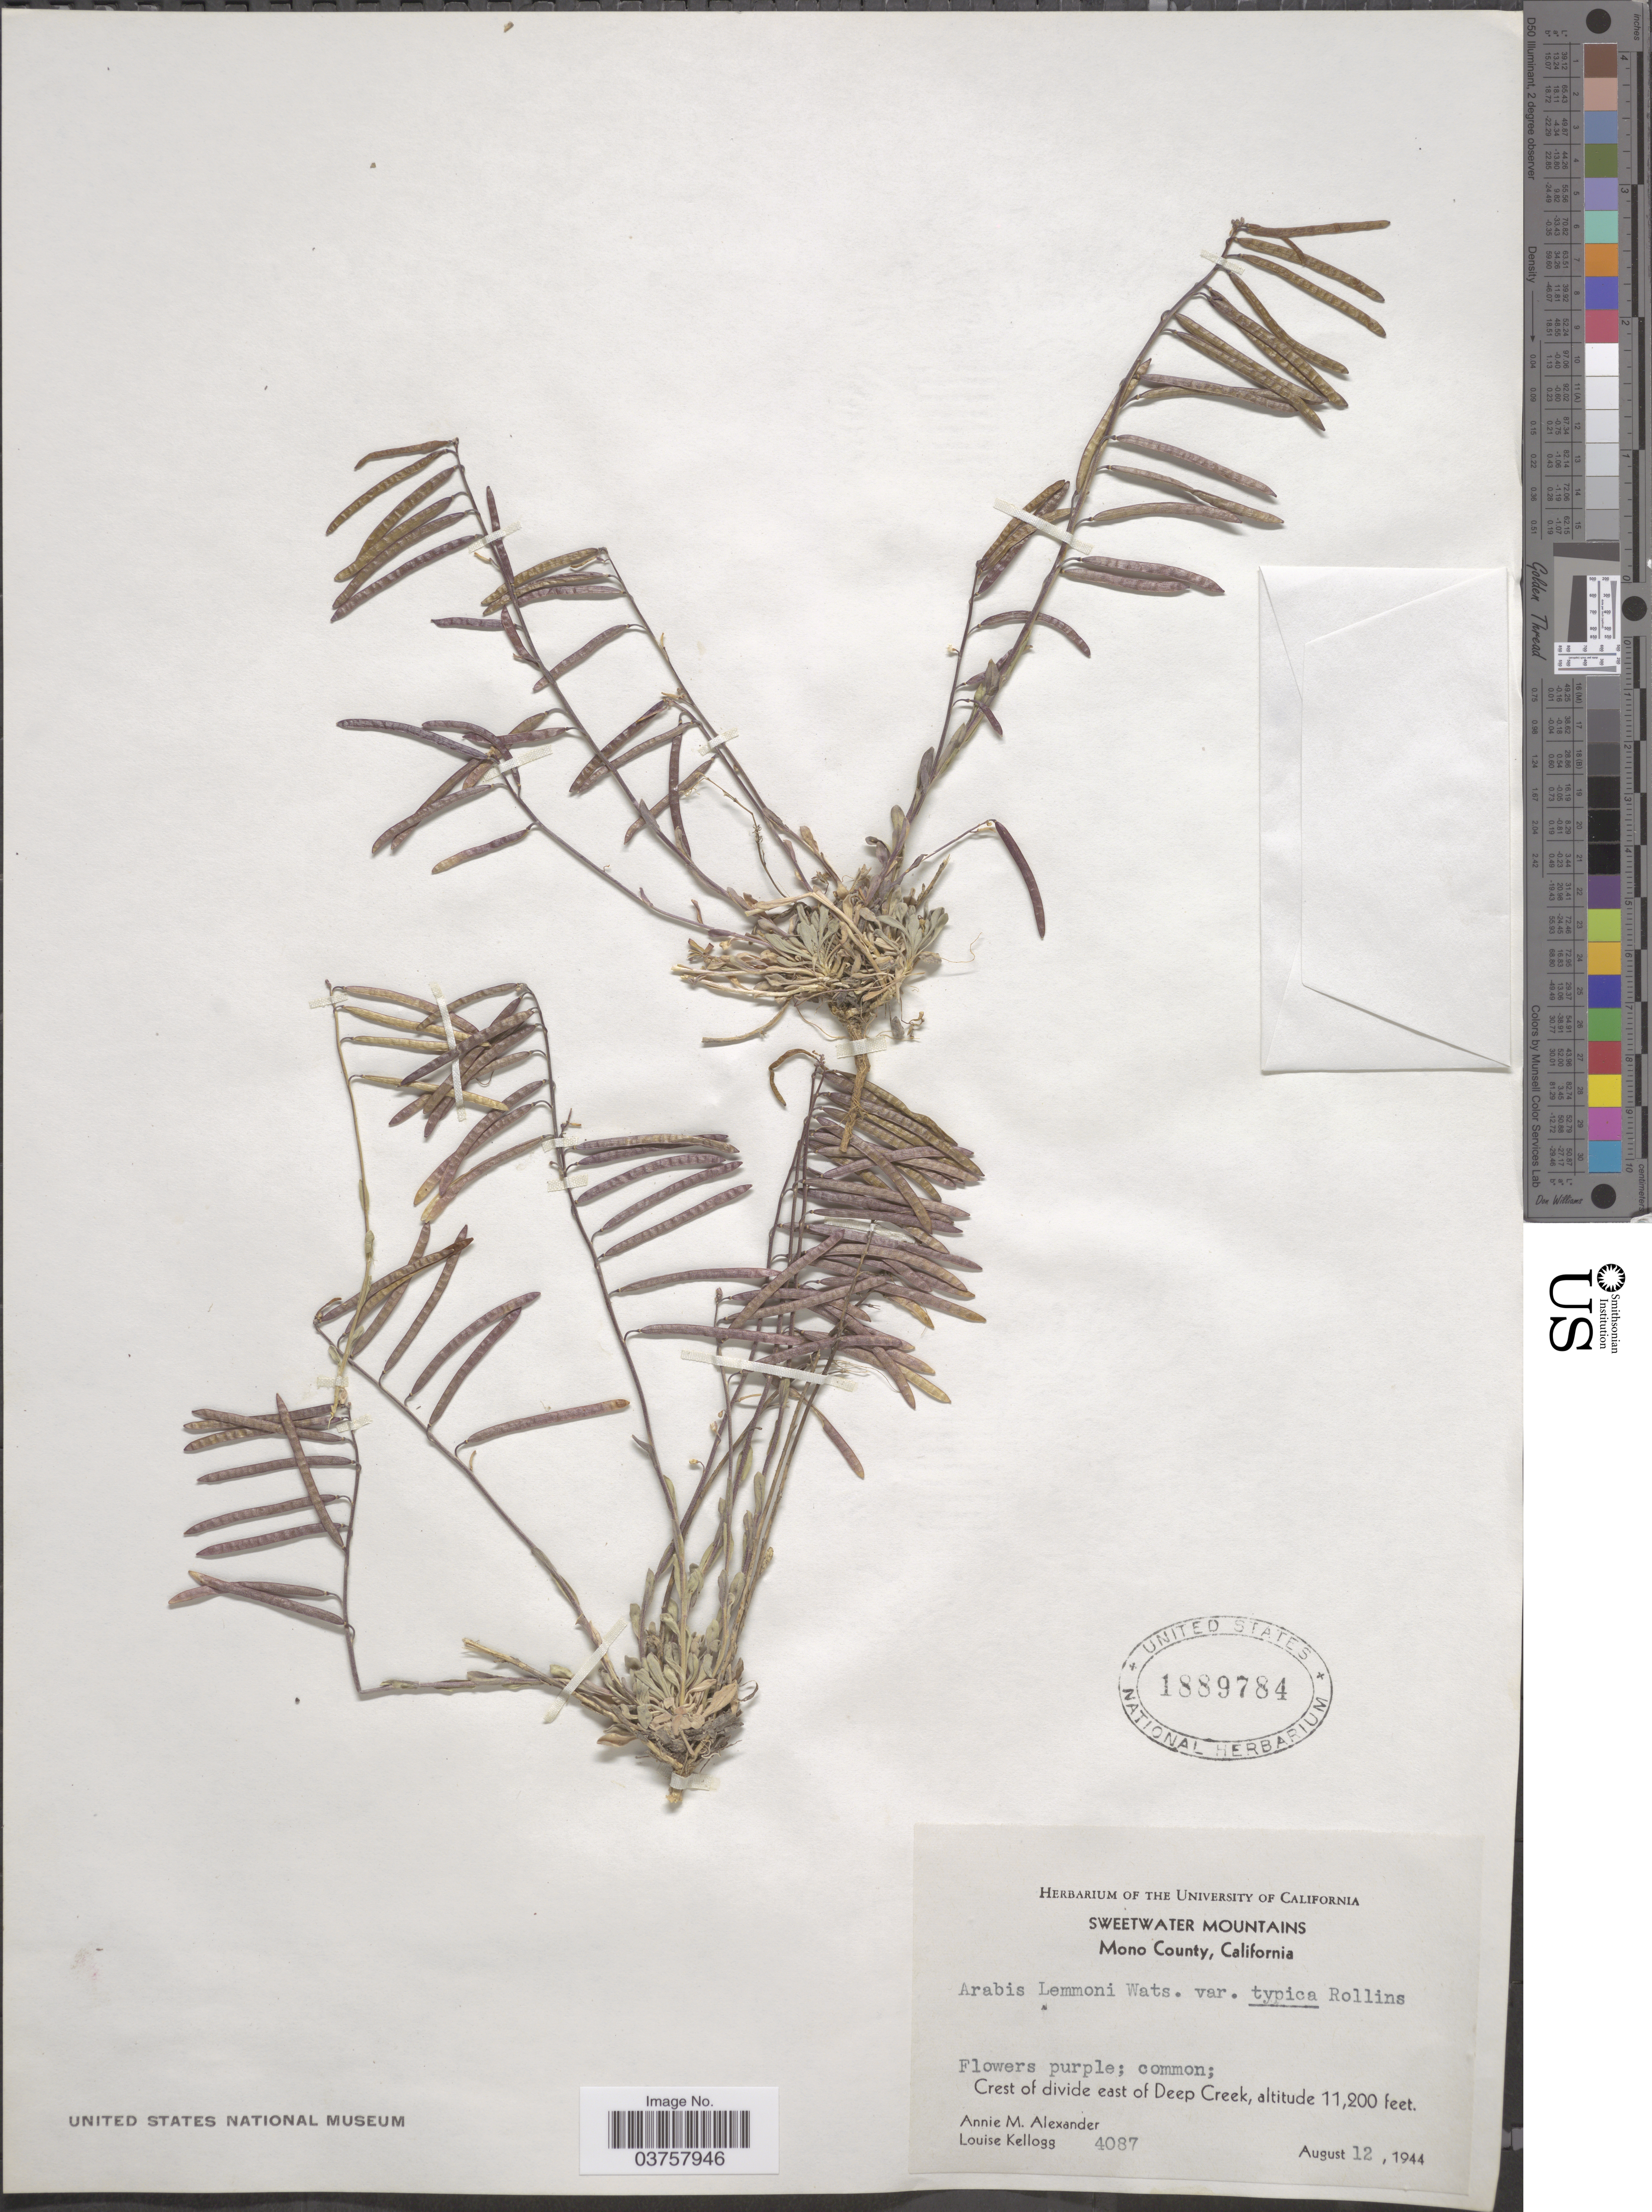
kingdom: Plantae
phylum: Tracheophyta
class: Magnoliopsida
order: Brassicales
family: Brassicaceae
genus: Arabis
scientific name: Arabis lemmonii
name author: S. Watson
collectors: A. M. Alexander & L. Kellogg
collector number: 4087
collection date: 1944-08-12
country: United States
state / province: California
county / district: Mono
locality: Sweetwater Mountains. Mono County. Crest of divide east of Deep Creek.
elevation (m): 3414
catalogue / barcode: US 1889784